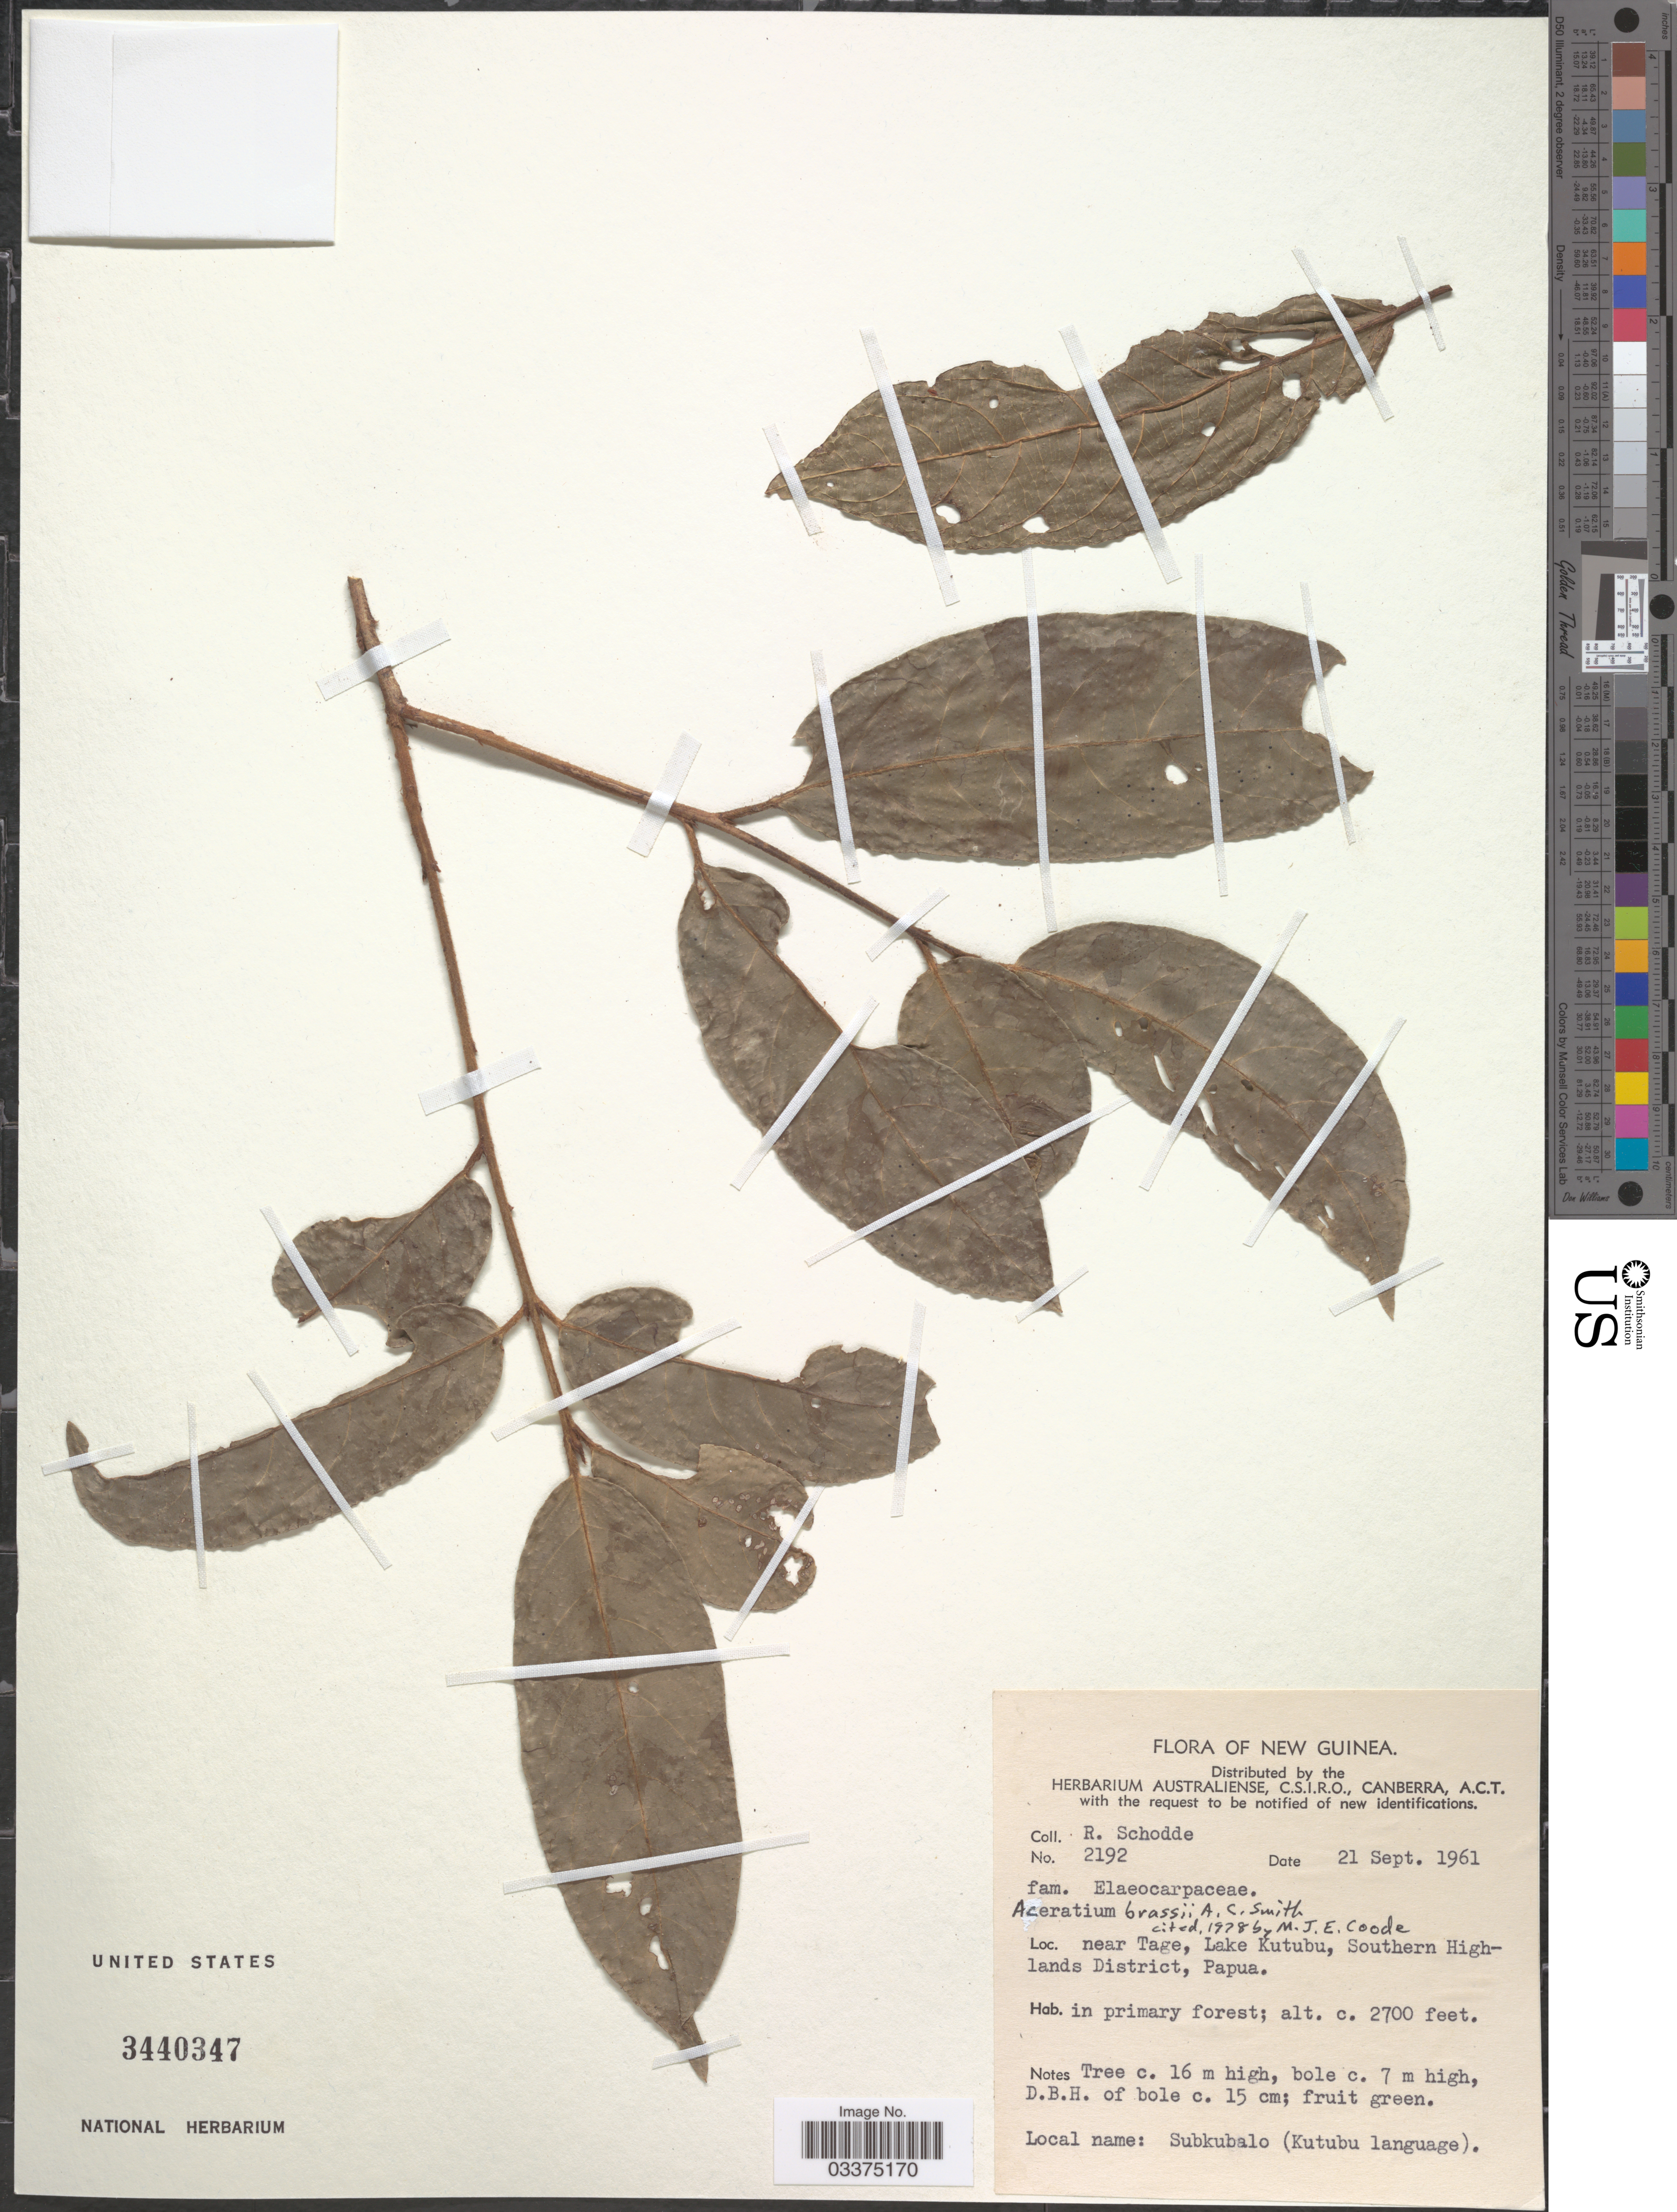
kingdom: Plantae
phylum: Tracheophyta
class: Magnoliopsida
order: Oxalidales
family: Elaeocarpaceae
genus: Aceratium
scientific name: Aceratium brassii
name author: A.C. Sm.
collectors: R. Schodde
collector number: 2192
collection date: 1961-09-21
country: Papua New Guinea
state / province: Southern Highlands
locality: New Guinea. Near Tage, Lake Kutubu, Southern Highlands District, Papua.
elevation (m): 823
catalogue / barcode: US 3440347